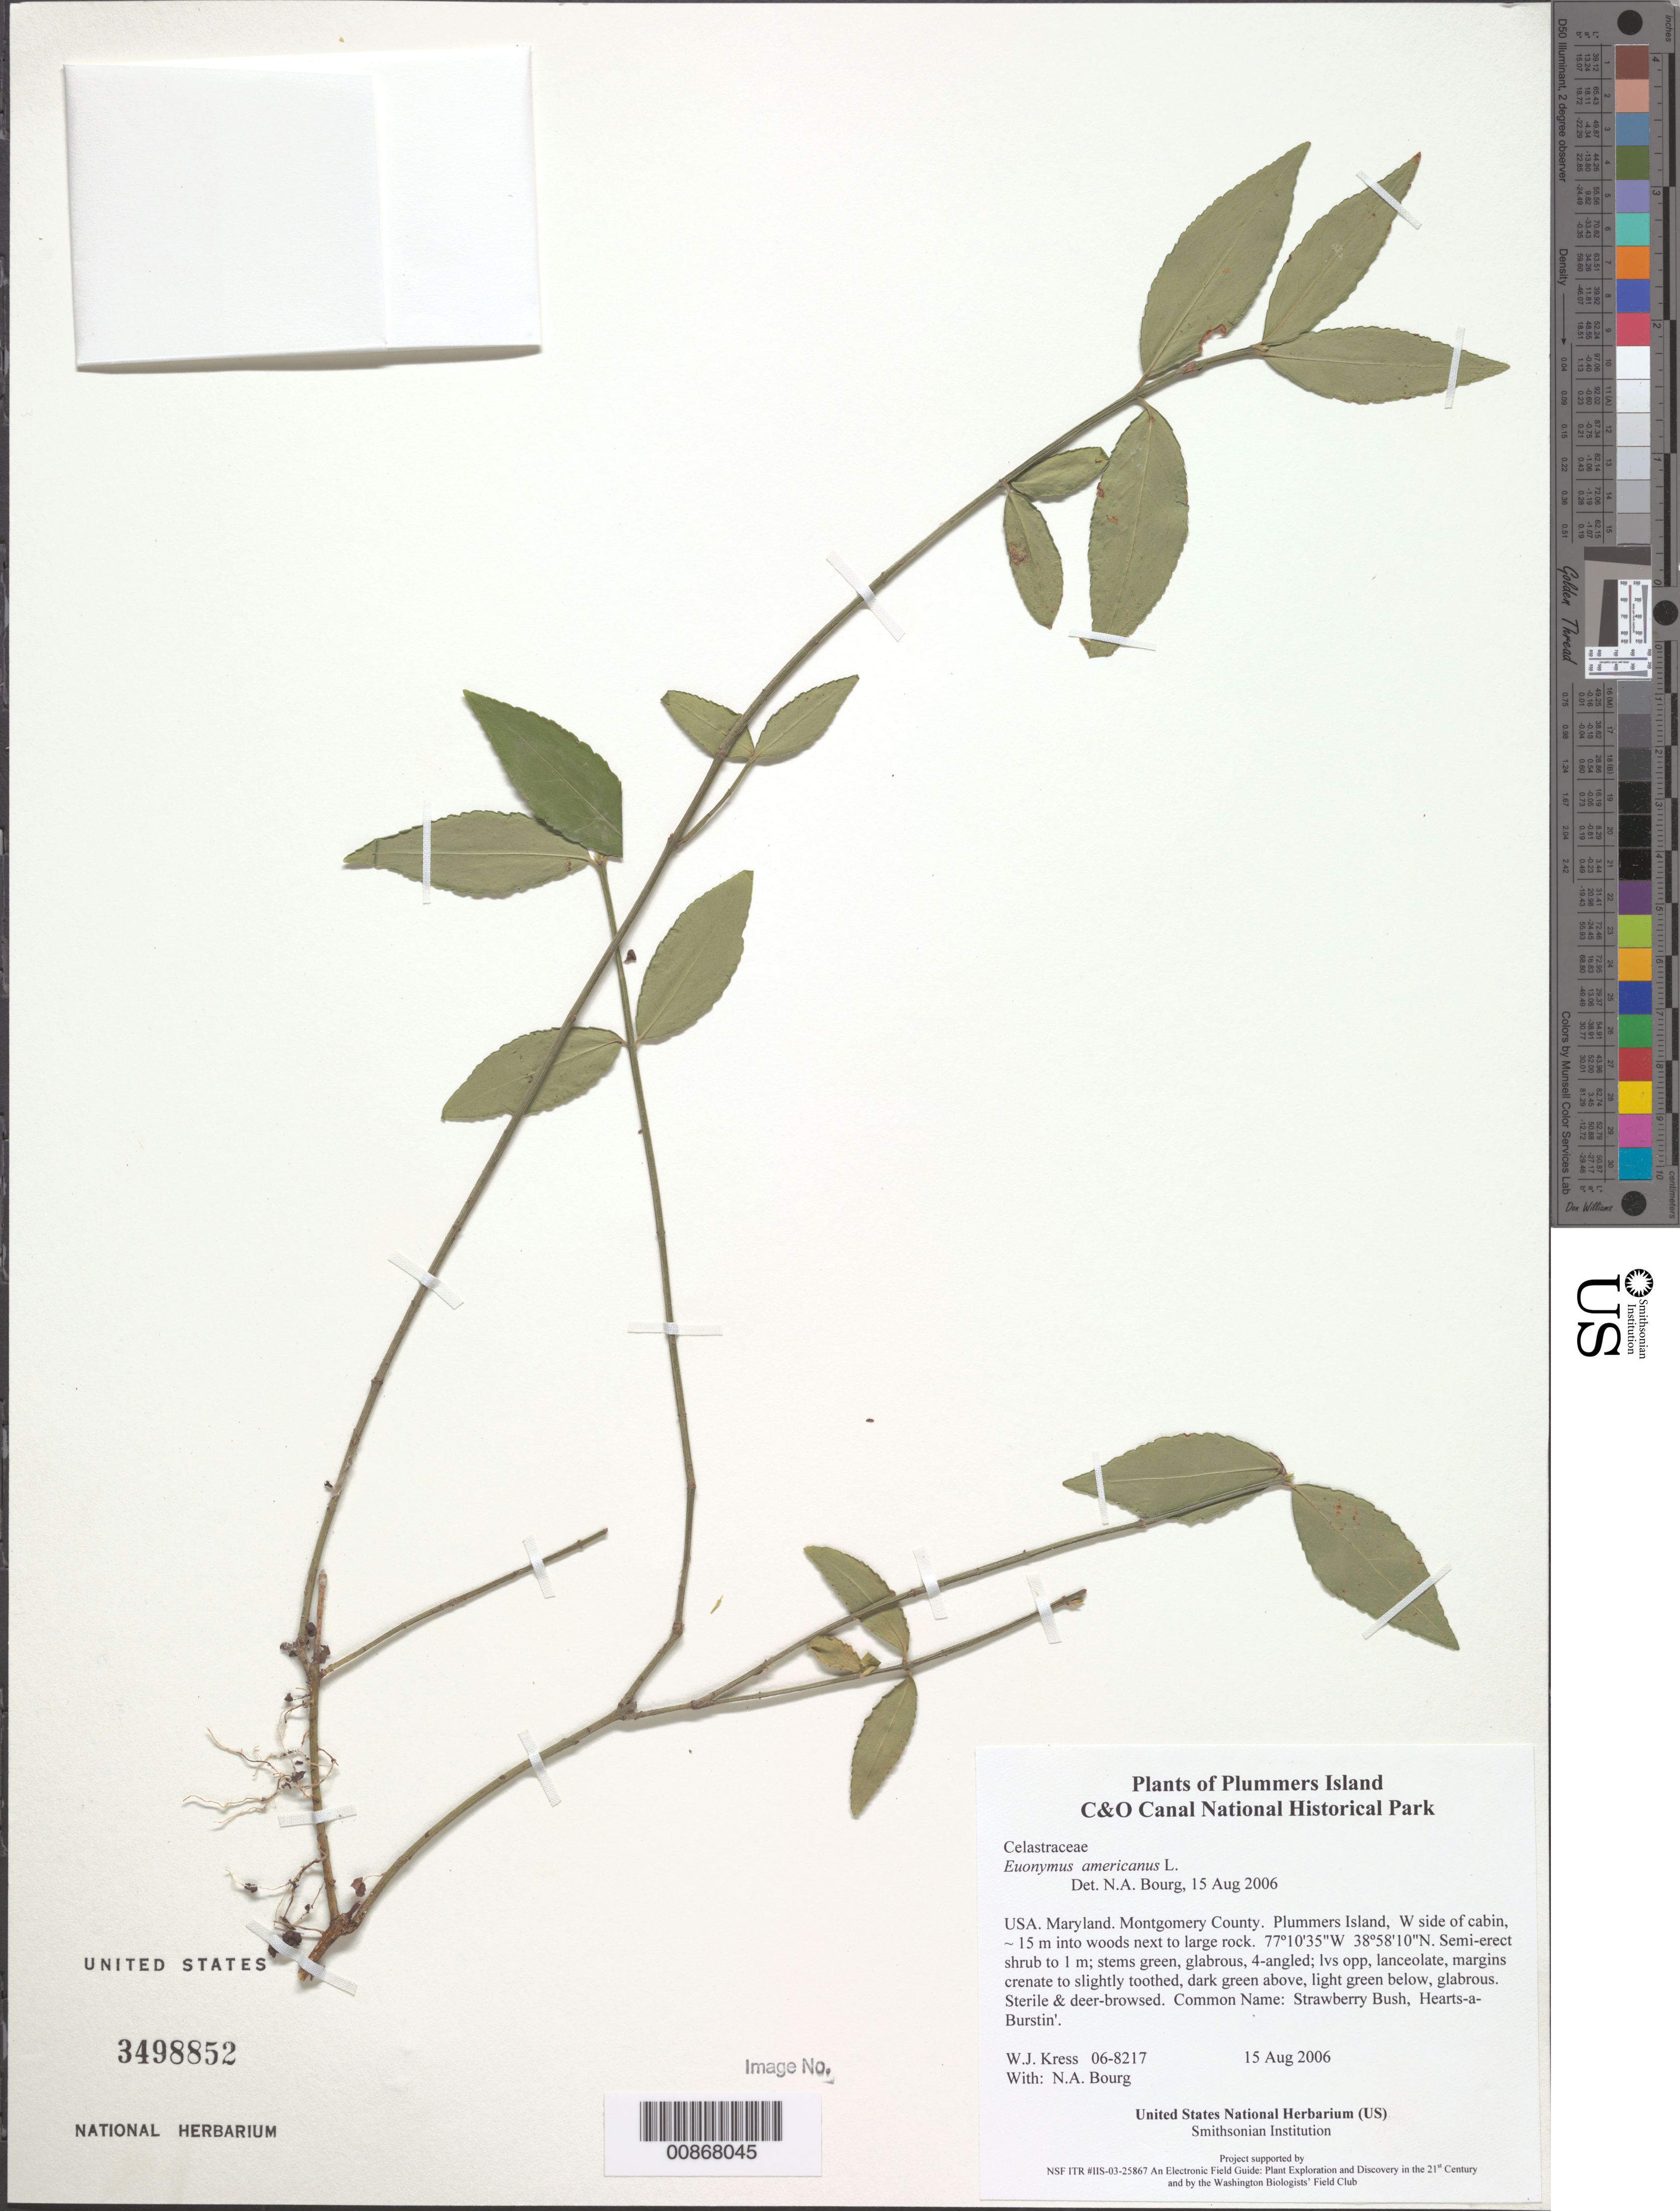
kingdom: Plantae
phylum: Tracheophyta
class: Magnoliopsida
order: Celastrales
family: Celastraceae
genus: Euonymus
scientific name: Euonymus americanus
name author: L.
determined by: Bourg, N. A.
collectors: W. J. Kress & N. A. Bourg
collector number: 06-8217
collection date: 2006-08-15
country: United States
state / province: Maryland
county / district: Montgomery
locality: Chesapeake and Ohio Canal National Historical Park, Plummers Island, W side of cabin, ~ 15m into woods next to large rock.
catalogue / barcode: US 3498852